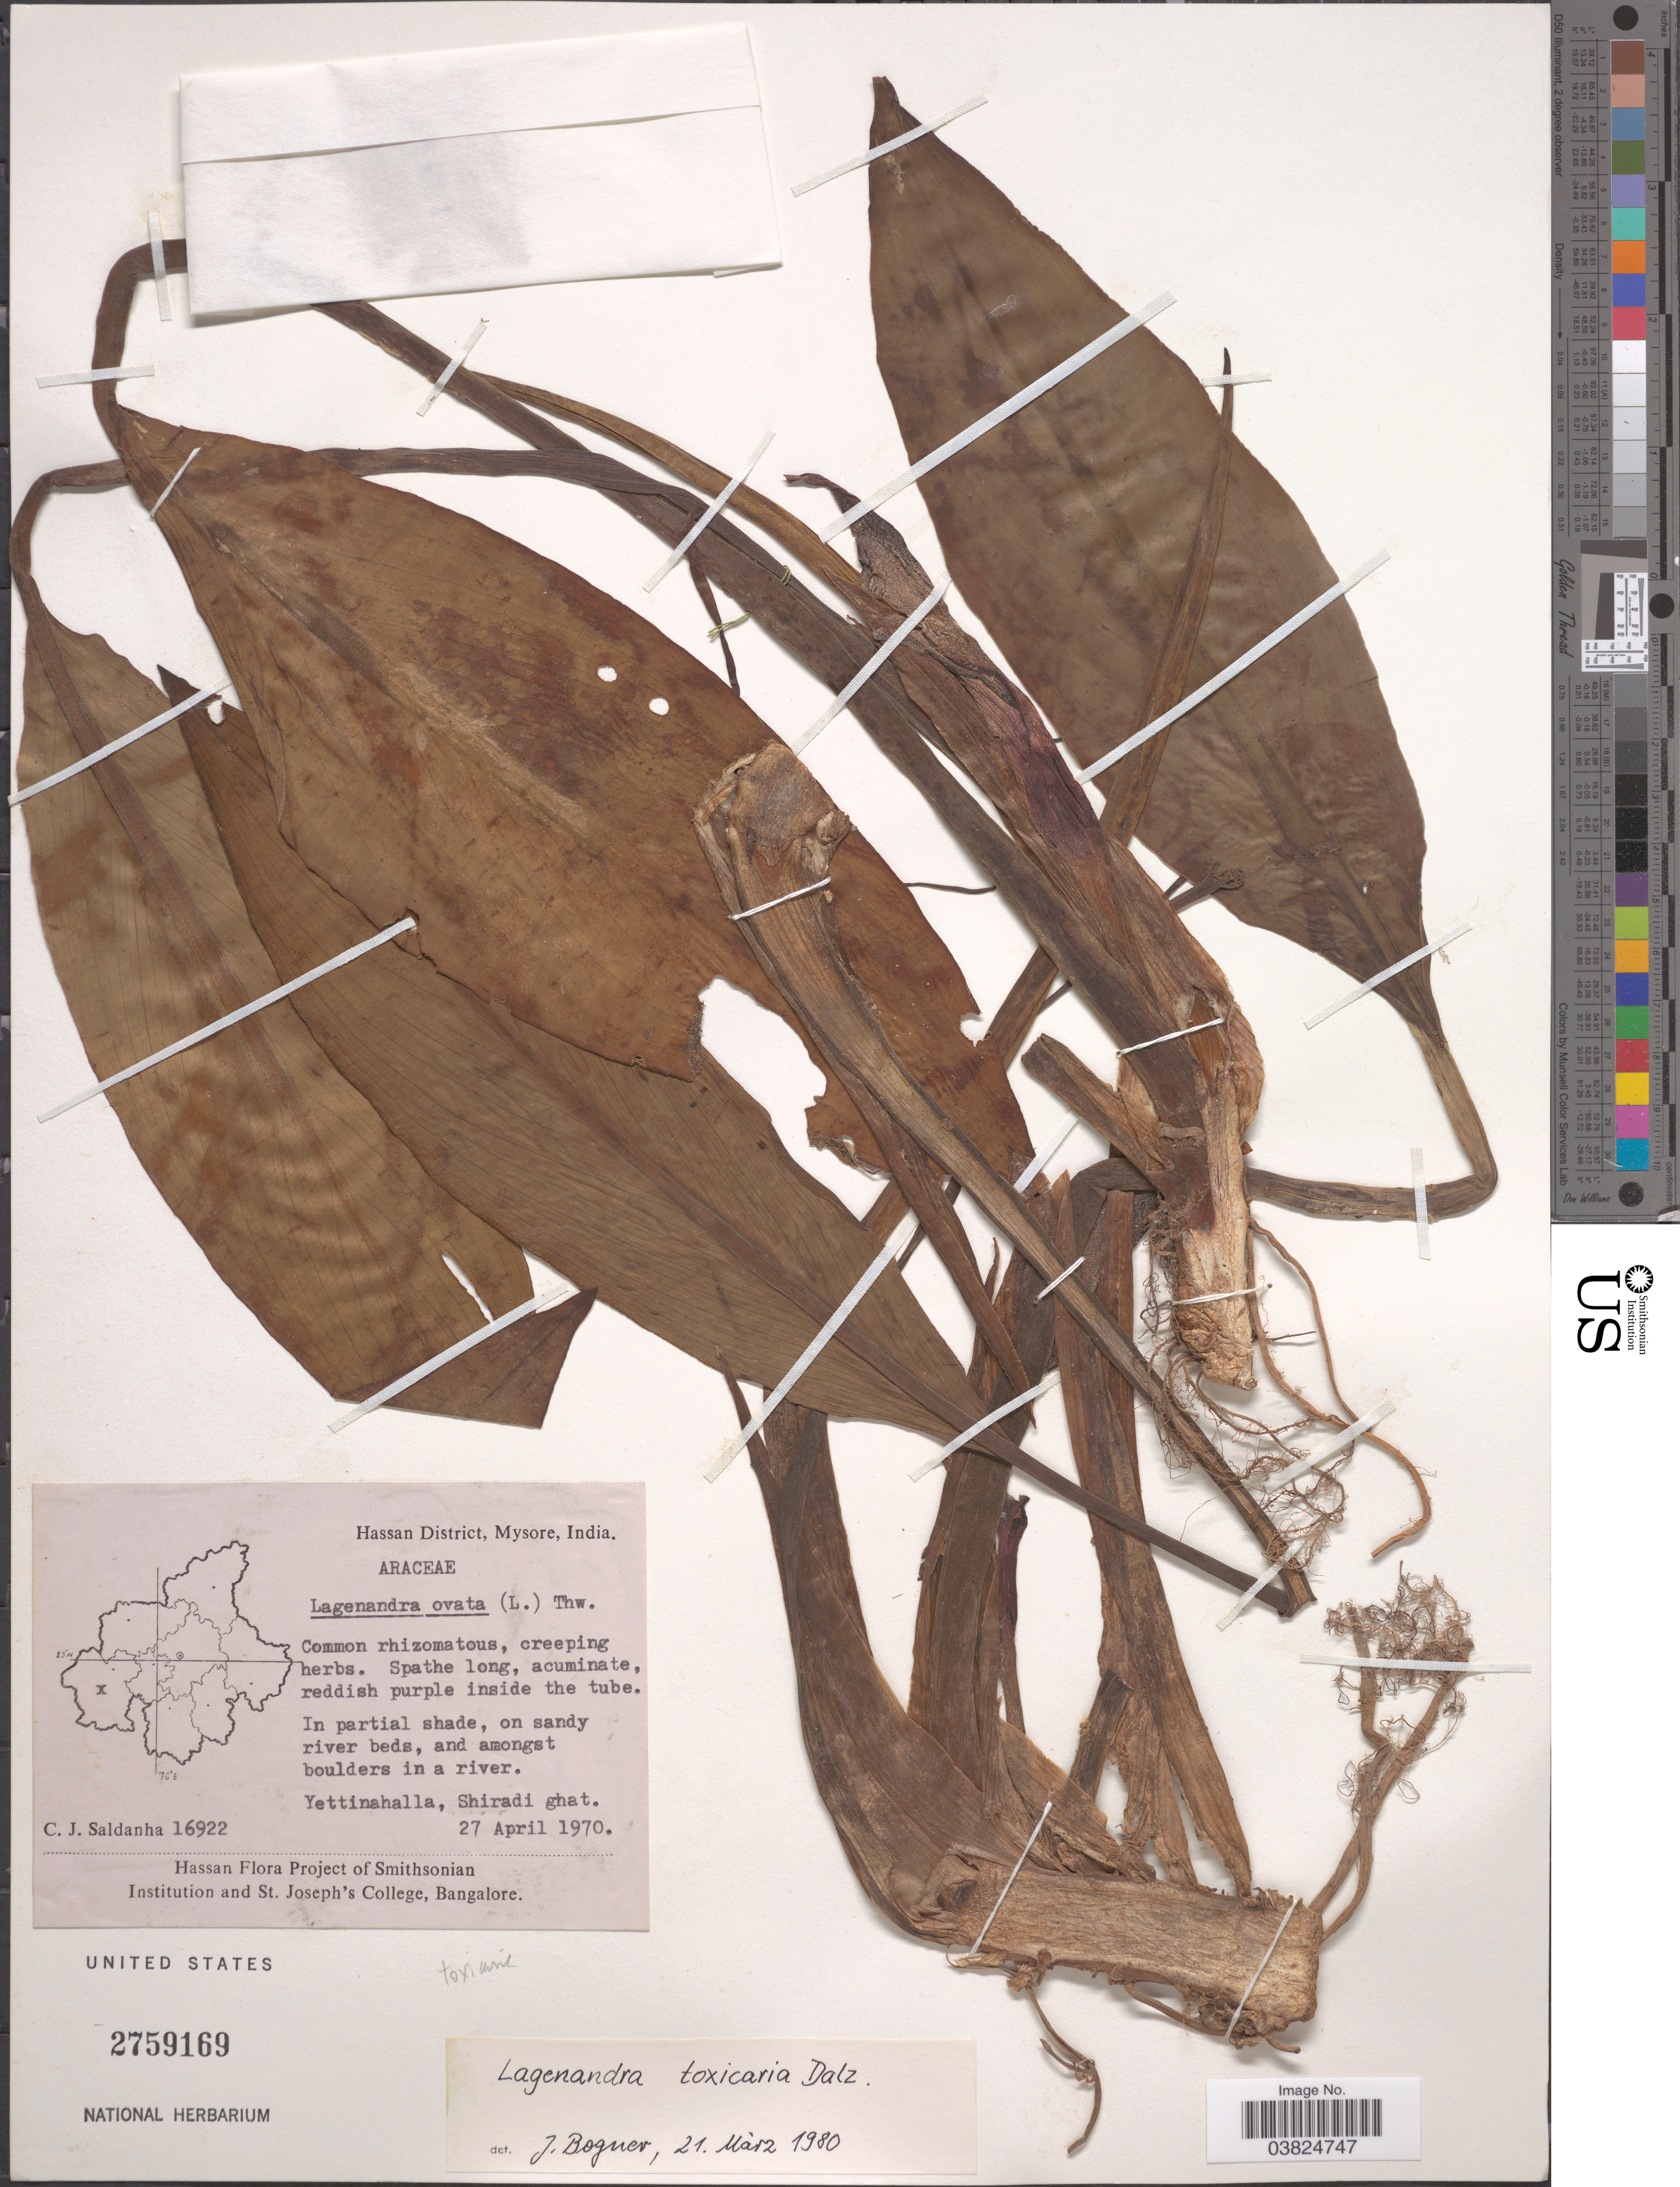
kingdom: Plantae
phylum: Tracheophyta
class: Liliopsida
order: Alismatales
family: Araceae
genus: Lagenandra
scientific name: Lagenandra toxicaria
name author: Dalzell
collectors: C. J. Saldanha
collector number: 16922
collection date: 1970-04-27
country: India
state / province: Karnataka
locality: Hassan District, Mysore. Yettinahalla, Shiradi ghat.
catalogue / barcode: US 2759169